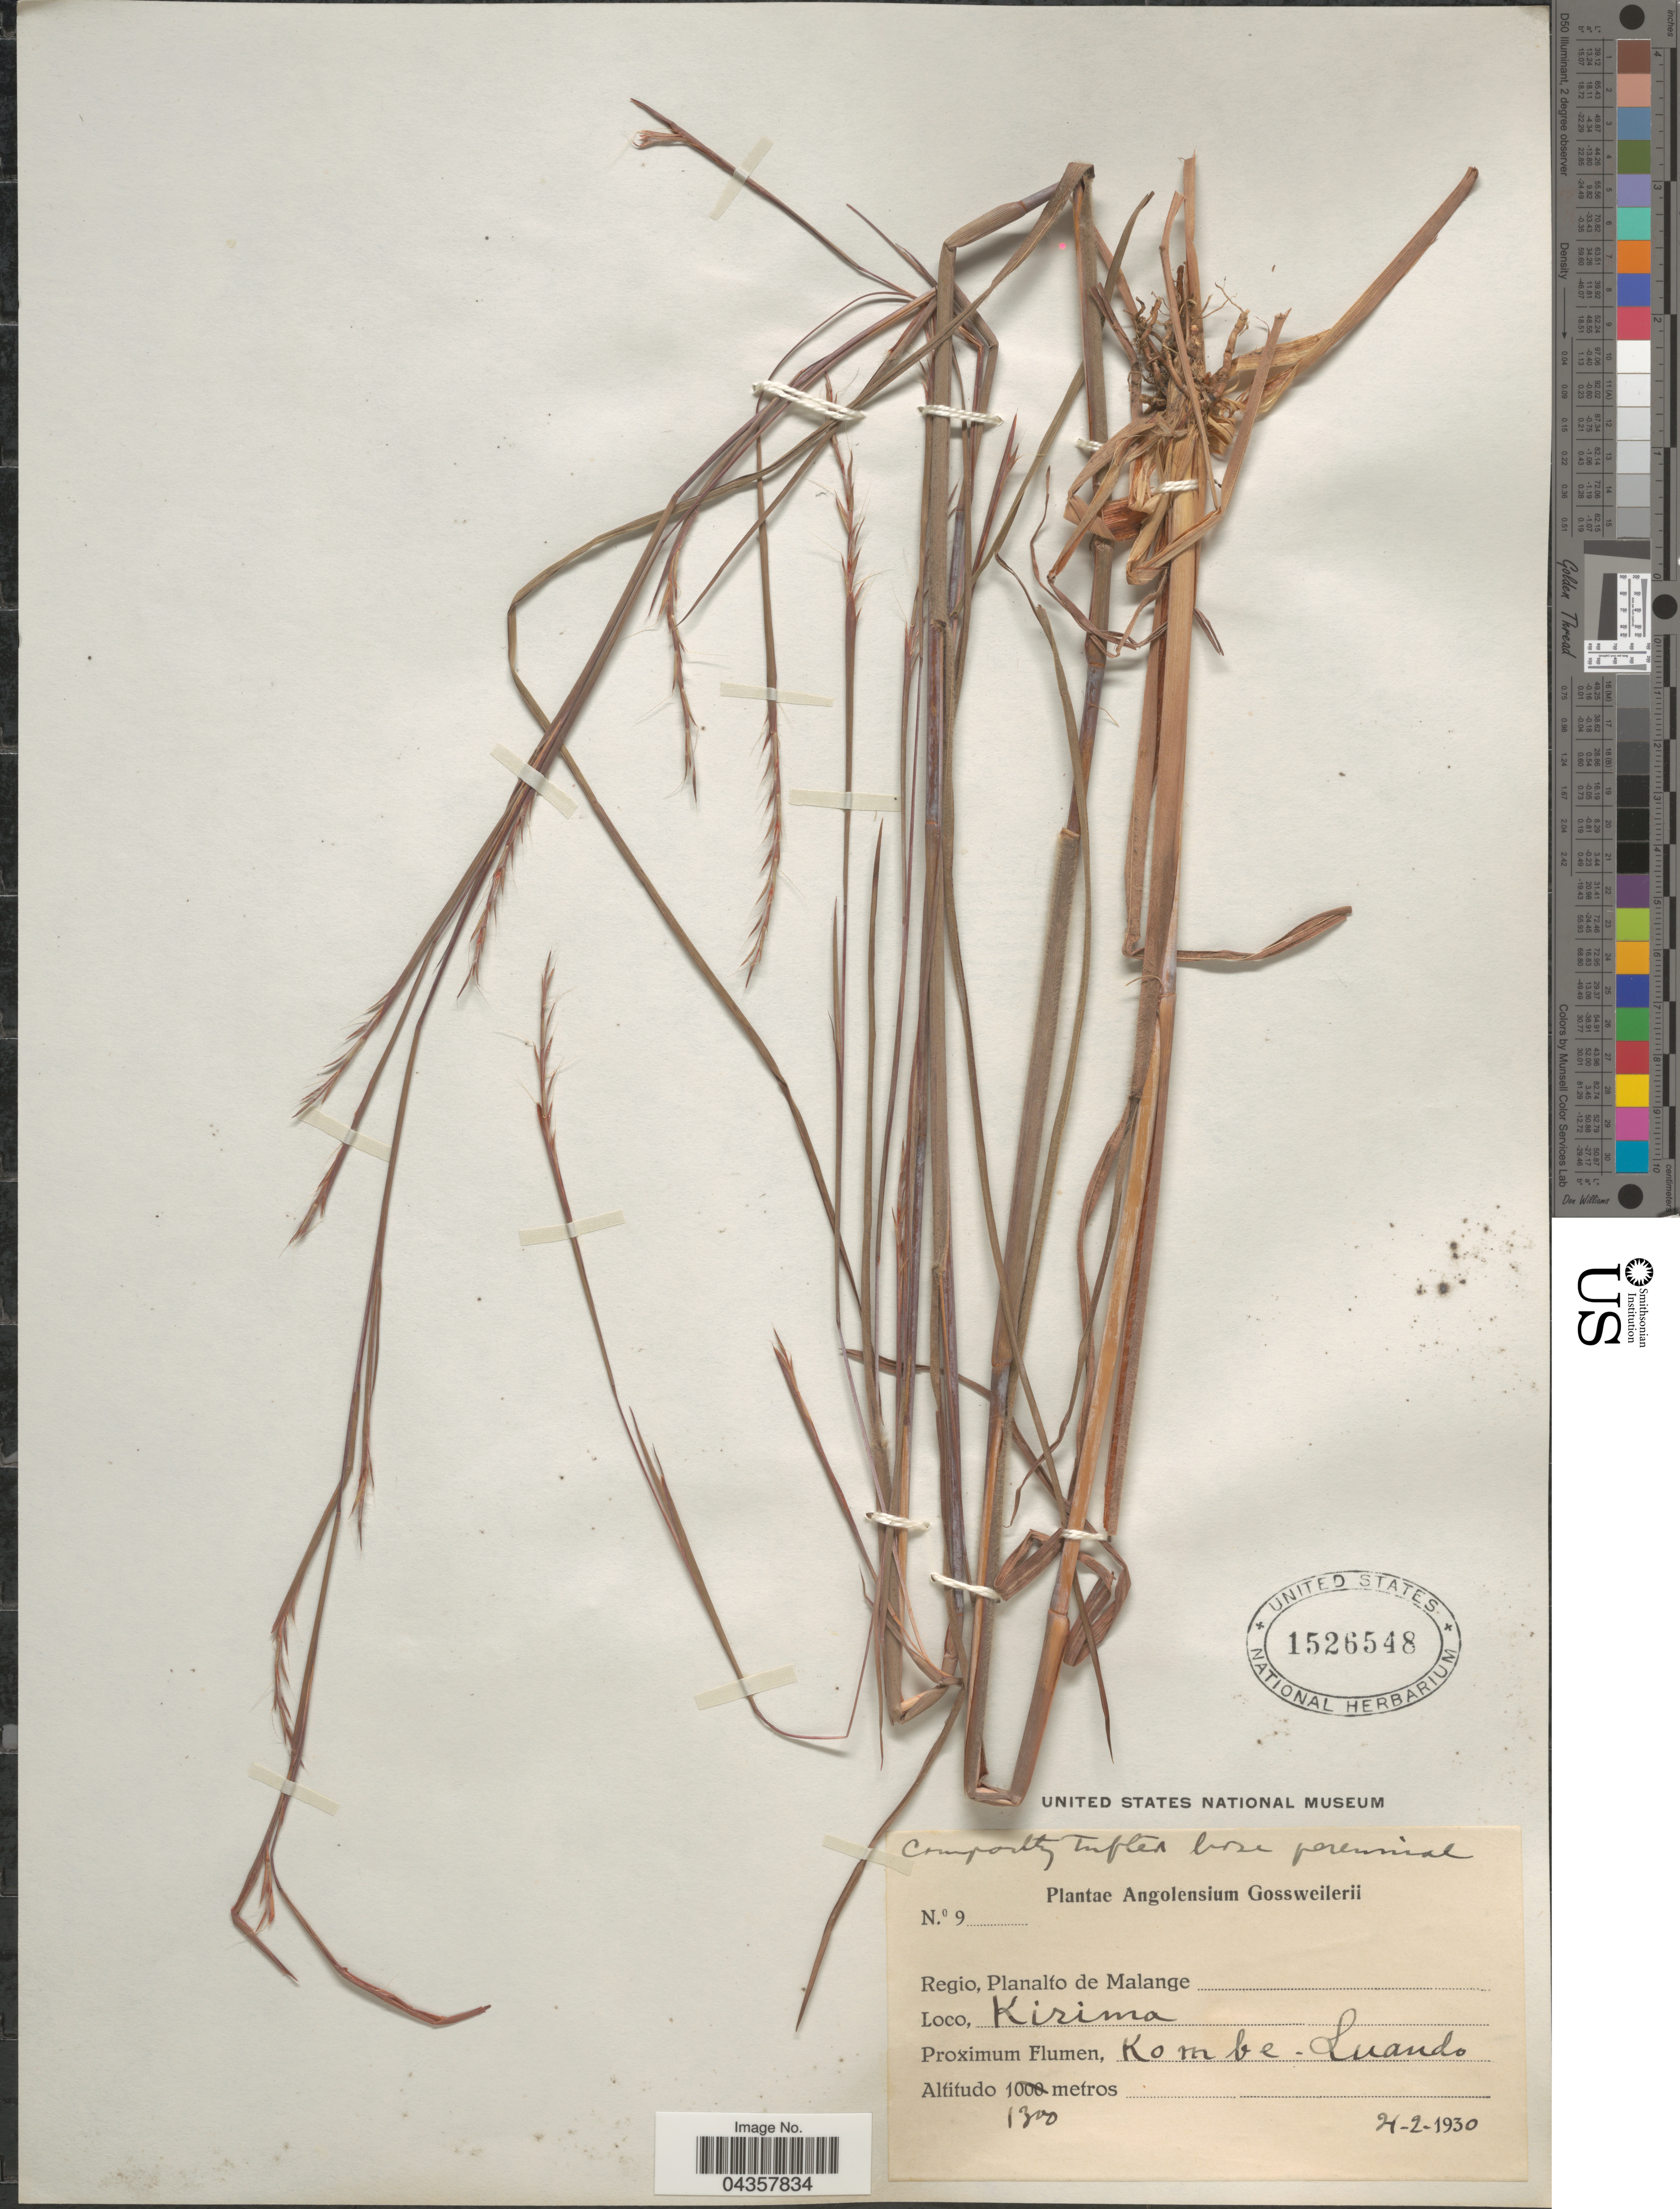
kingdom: Plantae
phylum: Tracheophyta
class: Liliopsida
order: Poales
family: Poaceae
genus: Schizachyrium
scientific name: Schizachyrium sanguineum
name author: (Retz.) Alston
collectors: -. Gossweiler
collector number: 9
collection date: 1930-02-21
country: Angola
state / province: Malange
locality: Angolensium. Regio, Planalto de Malange. Kirima. Proximum Flumen, Kombe-Luando.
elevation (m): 1300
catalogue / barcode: US 1526548